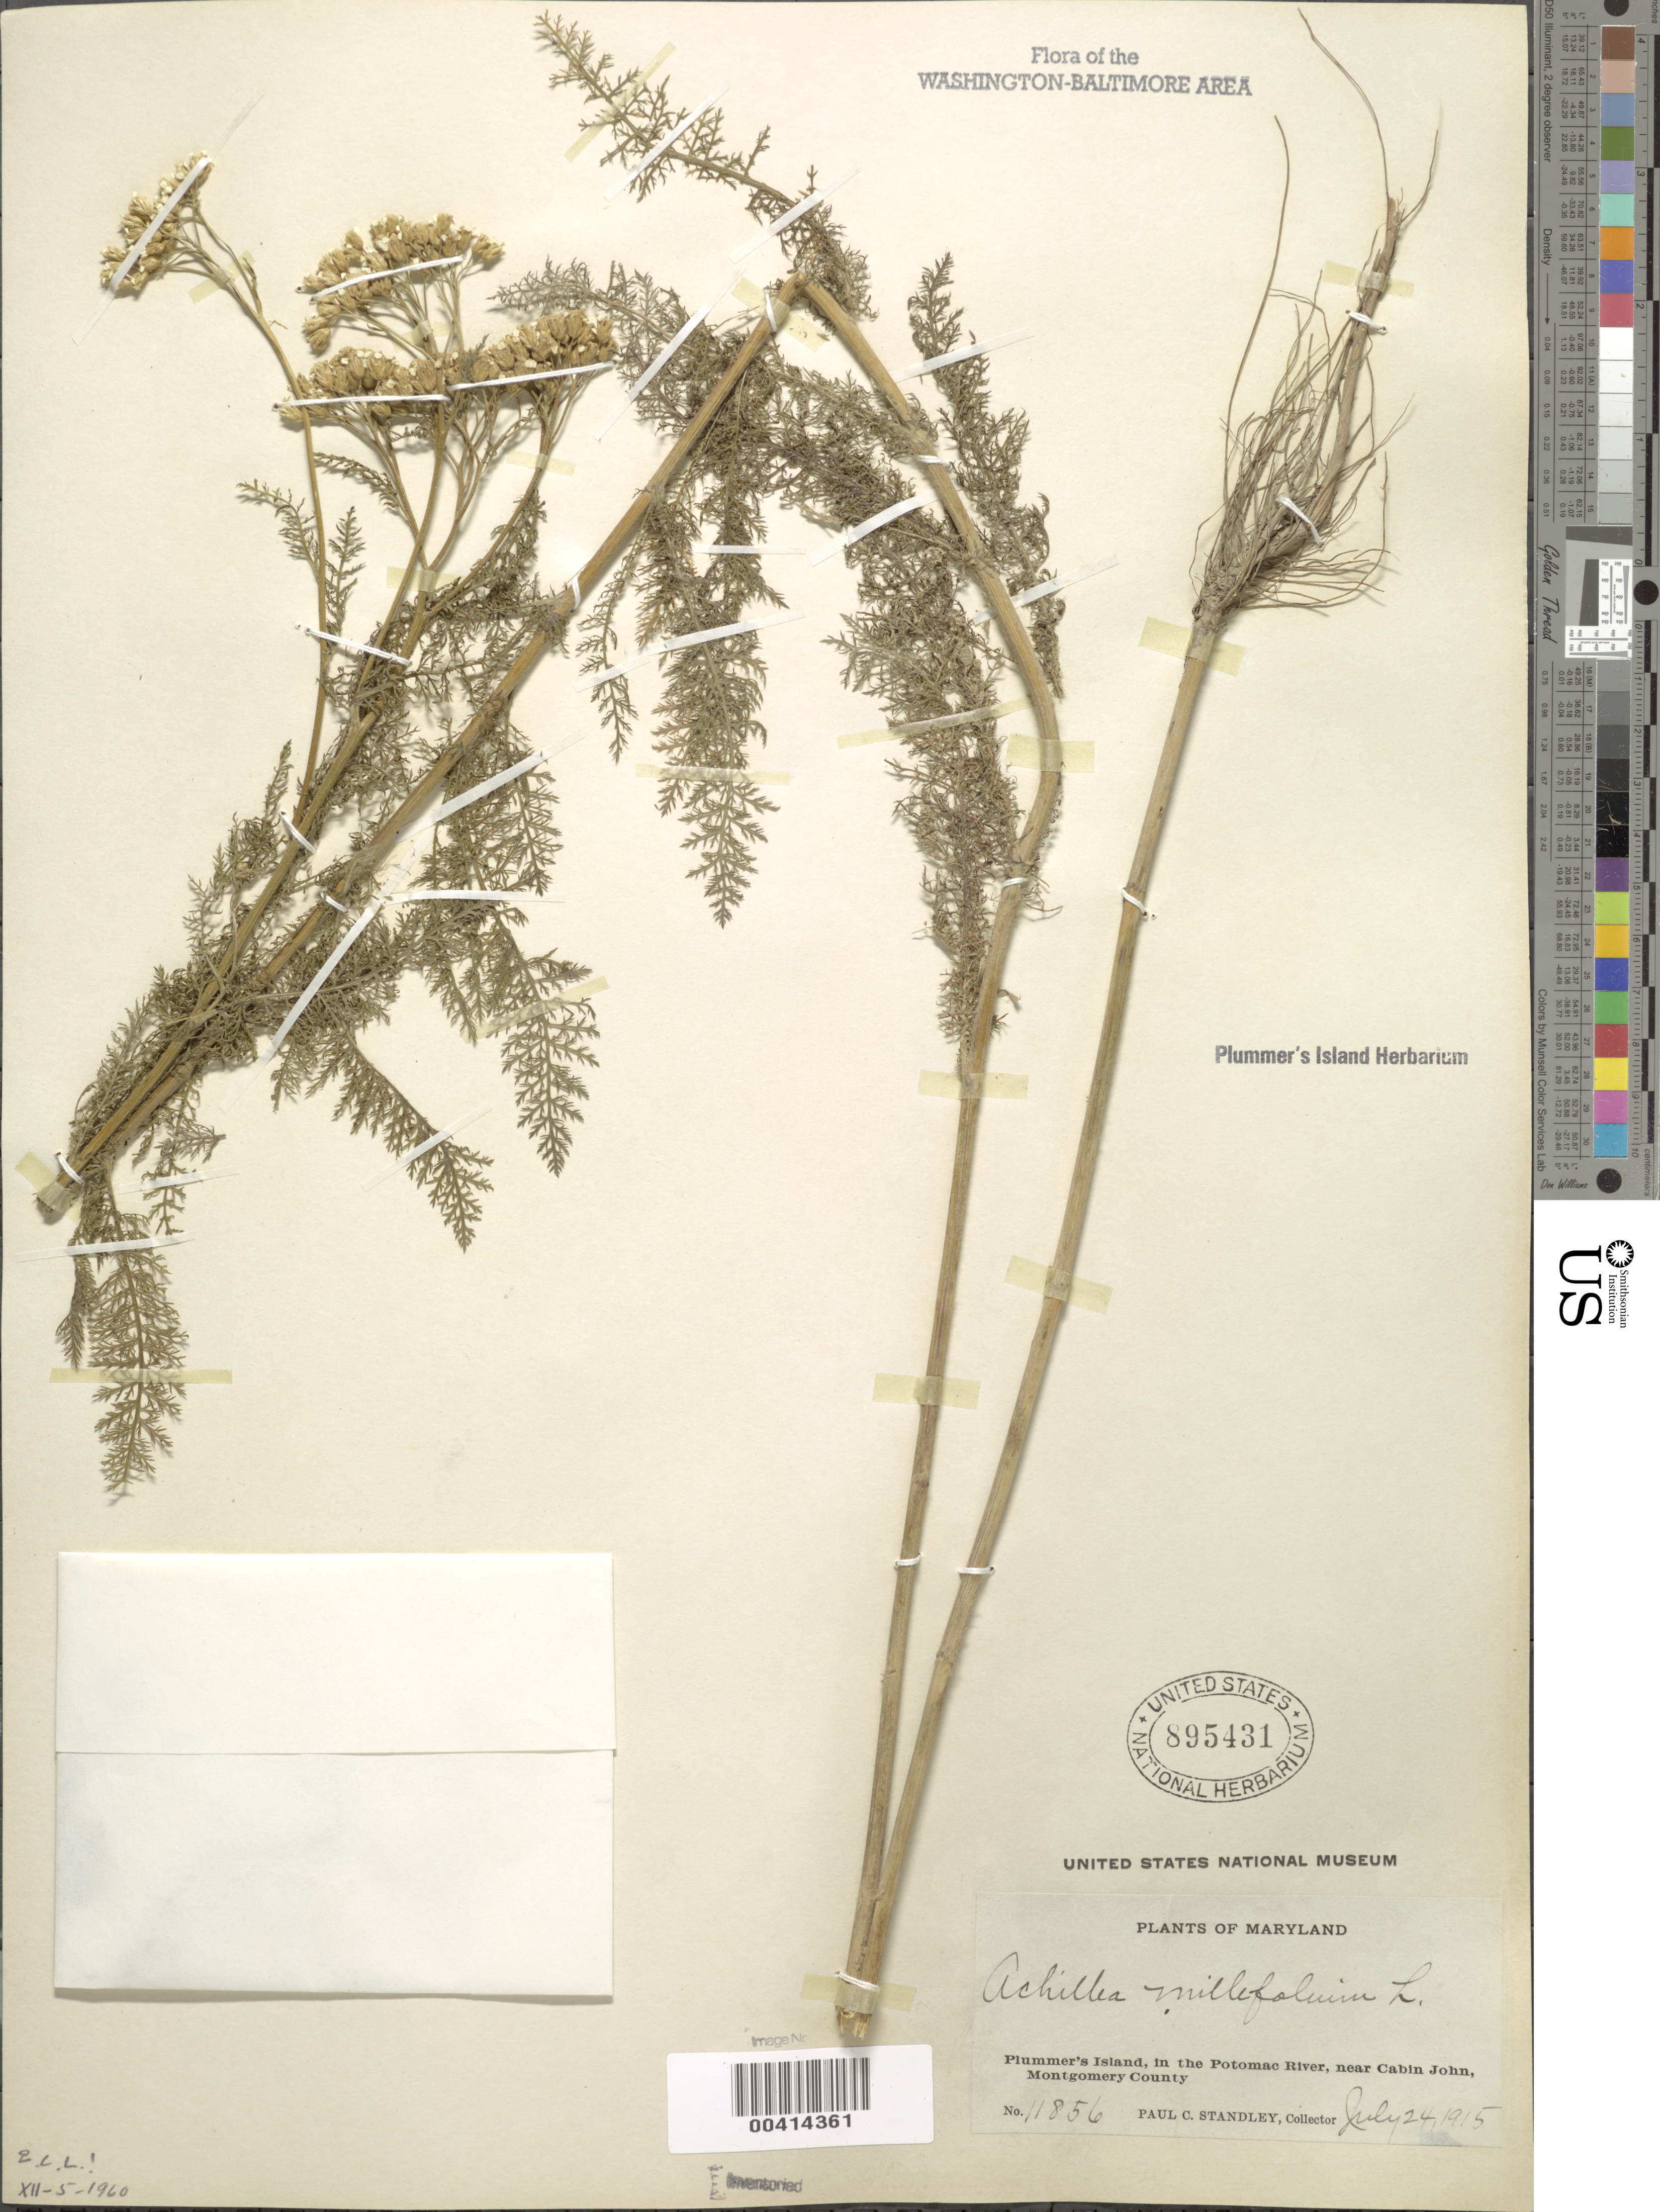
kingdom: Plantae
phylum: Tracheophyta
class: Magnoliopsida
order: Asterales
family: Asteraceae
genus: Achillea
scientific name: Achillea millefolium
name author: L.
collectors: P. C. Standley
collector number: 11856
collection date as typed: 24 Jul 1915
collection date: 1915-07-24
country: United States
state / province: Maryland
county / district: Montgomery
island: Plummers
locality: Plummer's Island C. & O. Canal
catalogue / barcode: US 895431